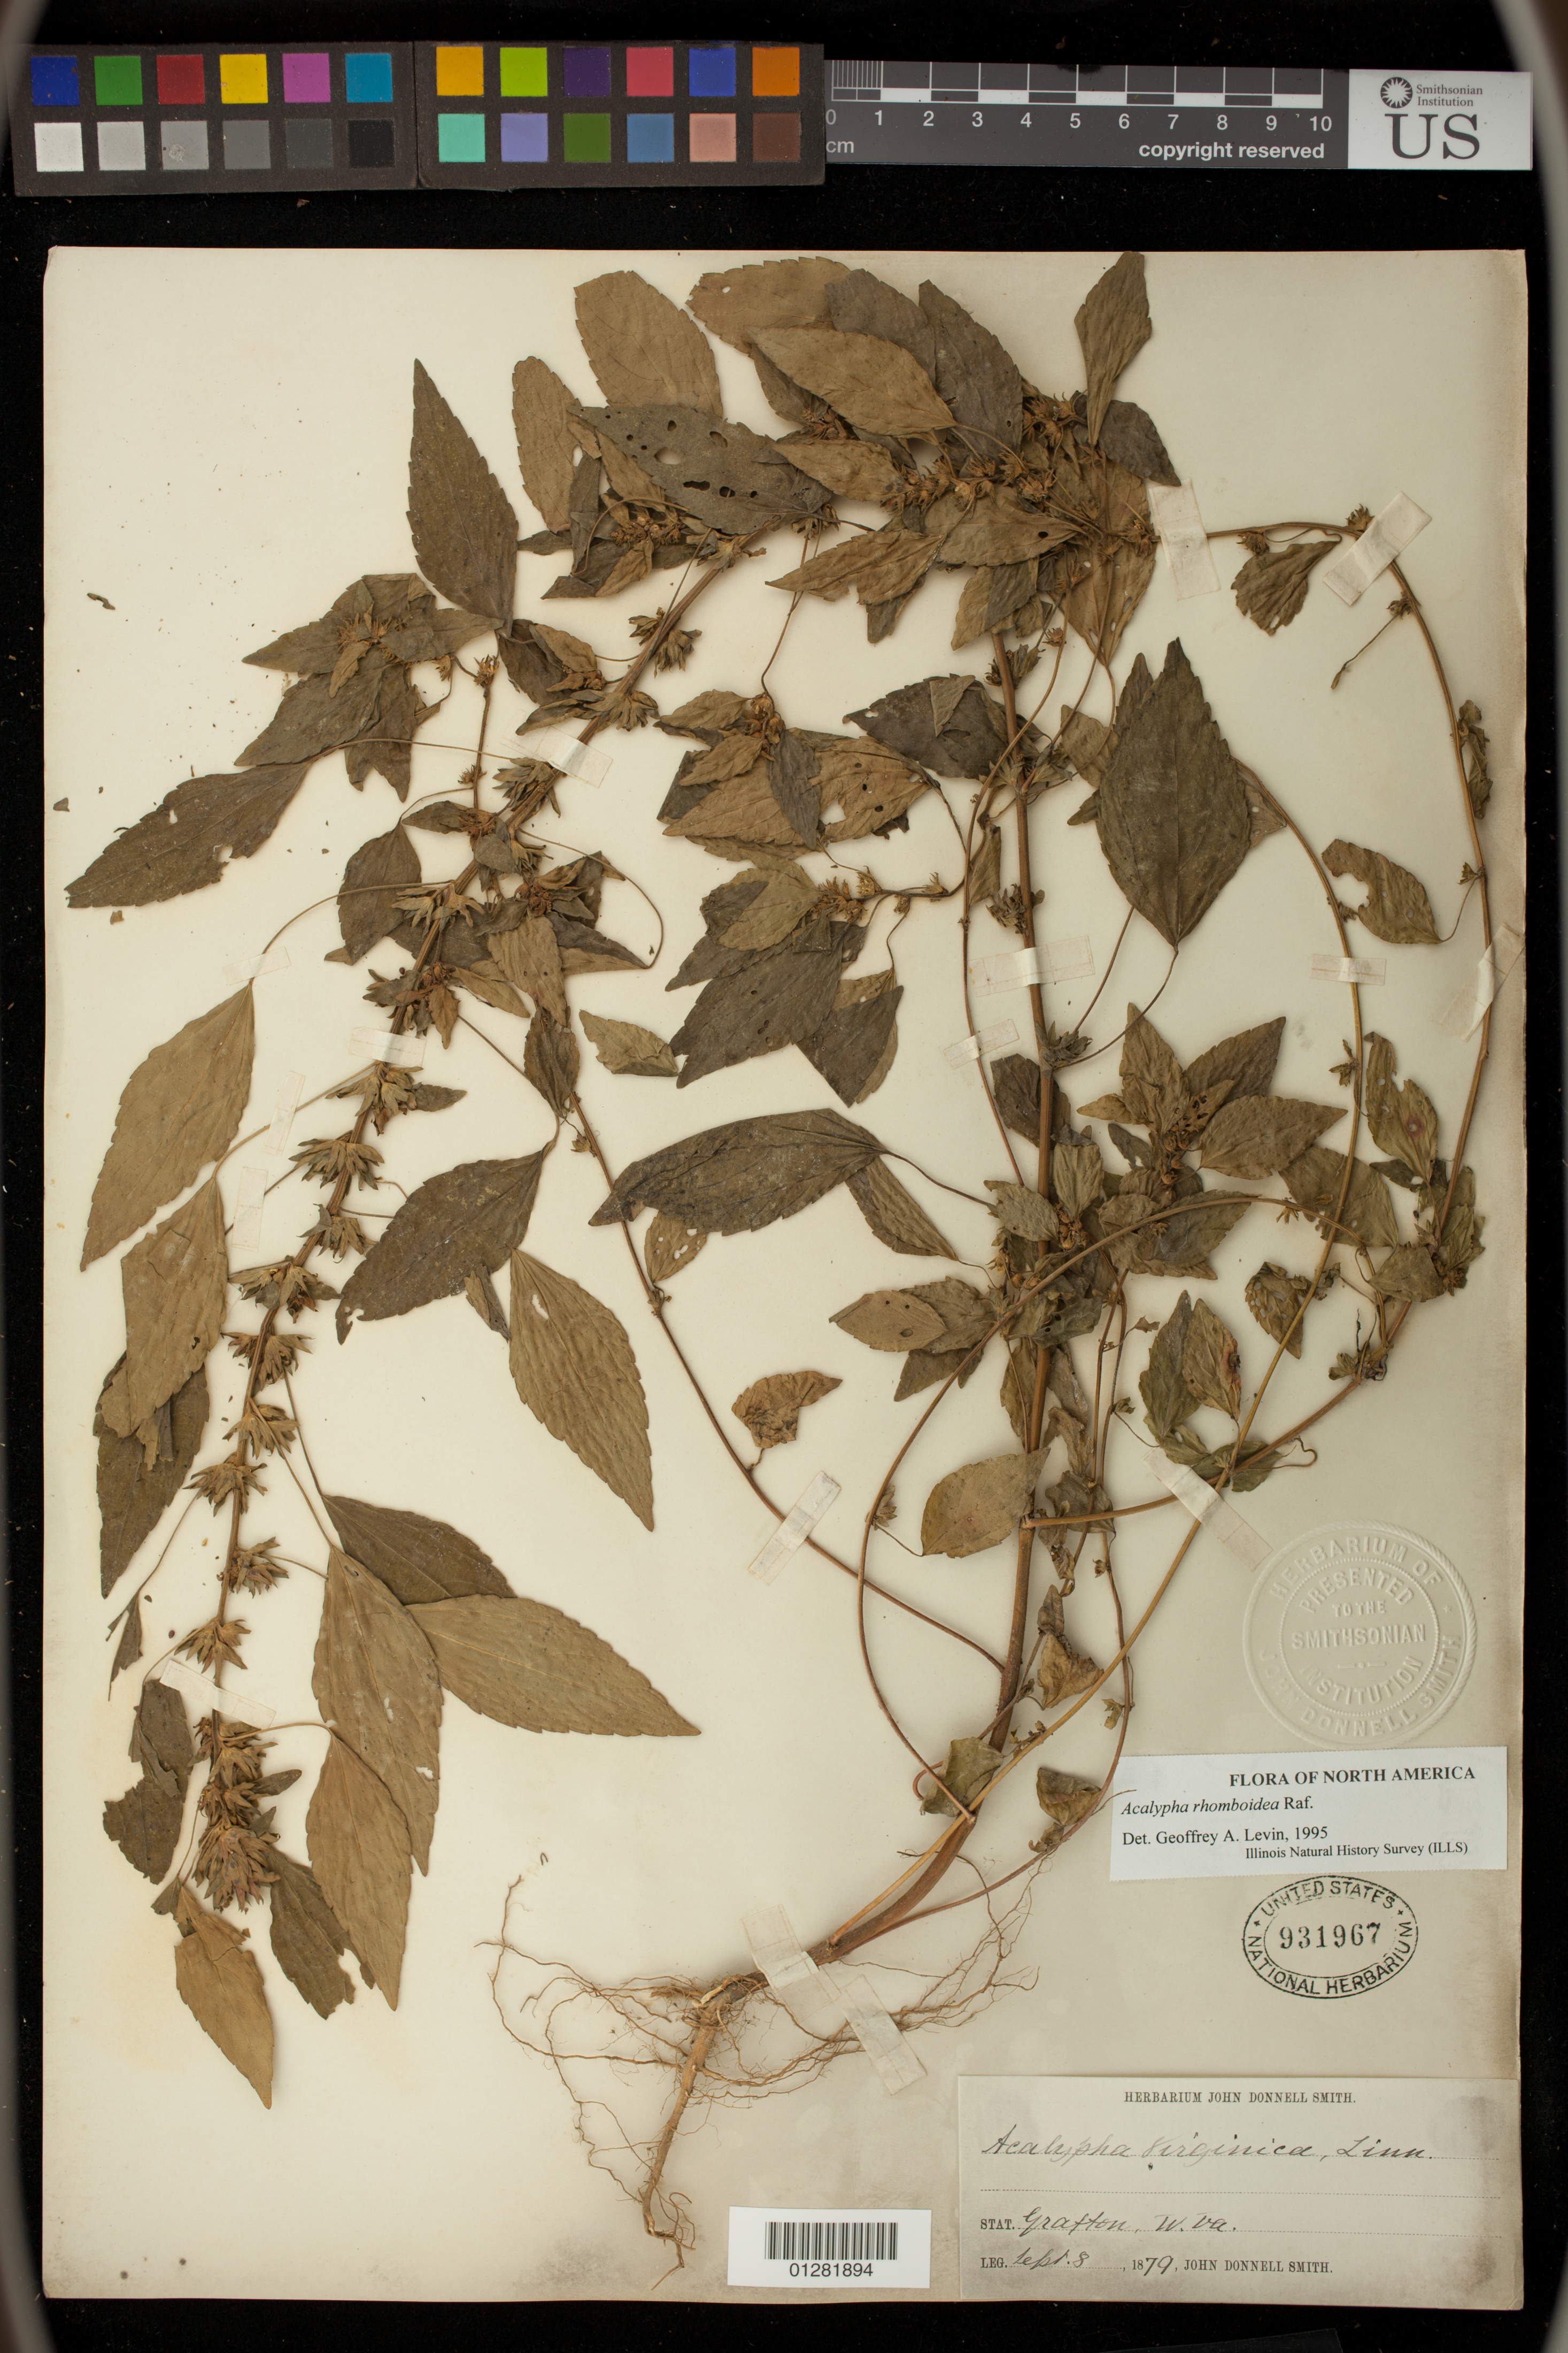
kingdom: Plantae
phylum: Tracheophyta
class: Magnoliopsida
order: Malpighiales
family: Euphorbiaceae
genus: Acalypha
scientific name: Acalypha rhomboidea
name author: Raf.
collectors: J. Donnell Smith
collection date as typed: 08 Sep 1879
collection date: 1879-09-08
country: United States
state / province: West Virginia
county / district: Taylor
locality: Grafton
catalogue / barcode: US 931967